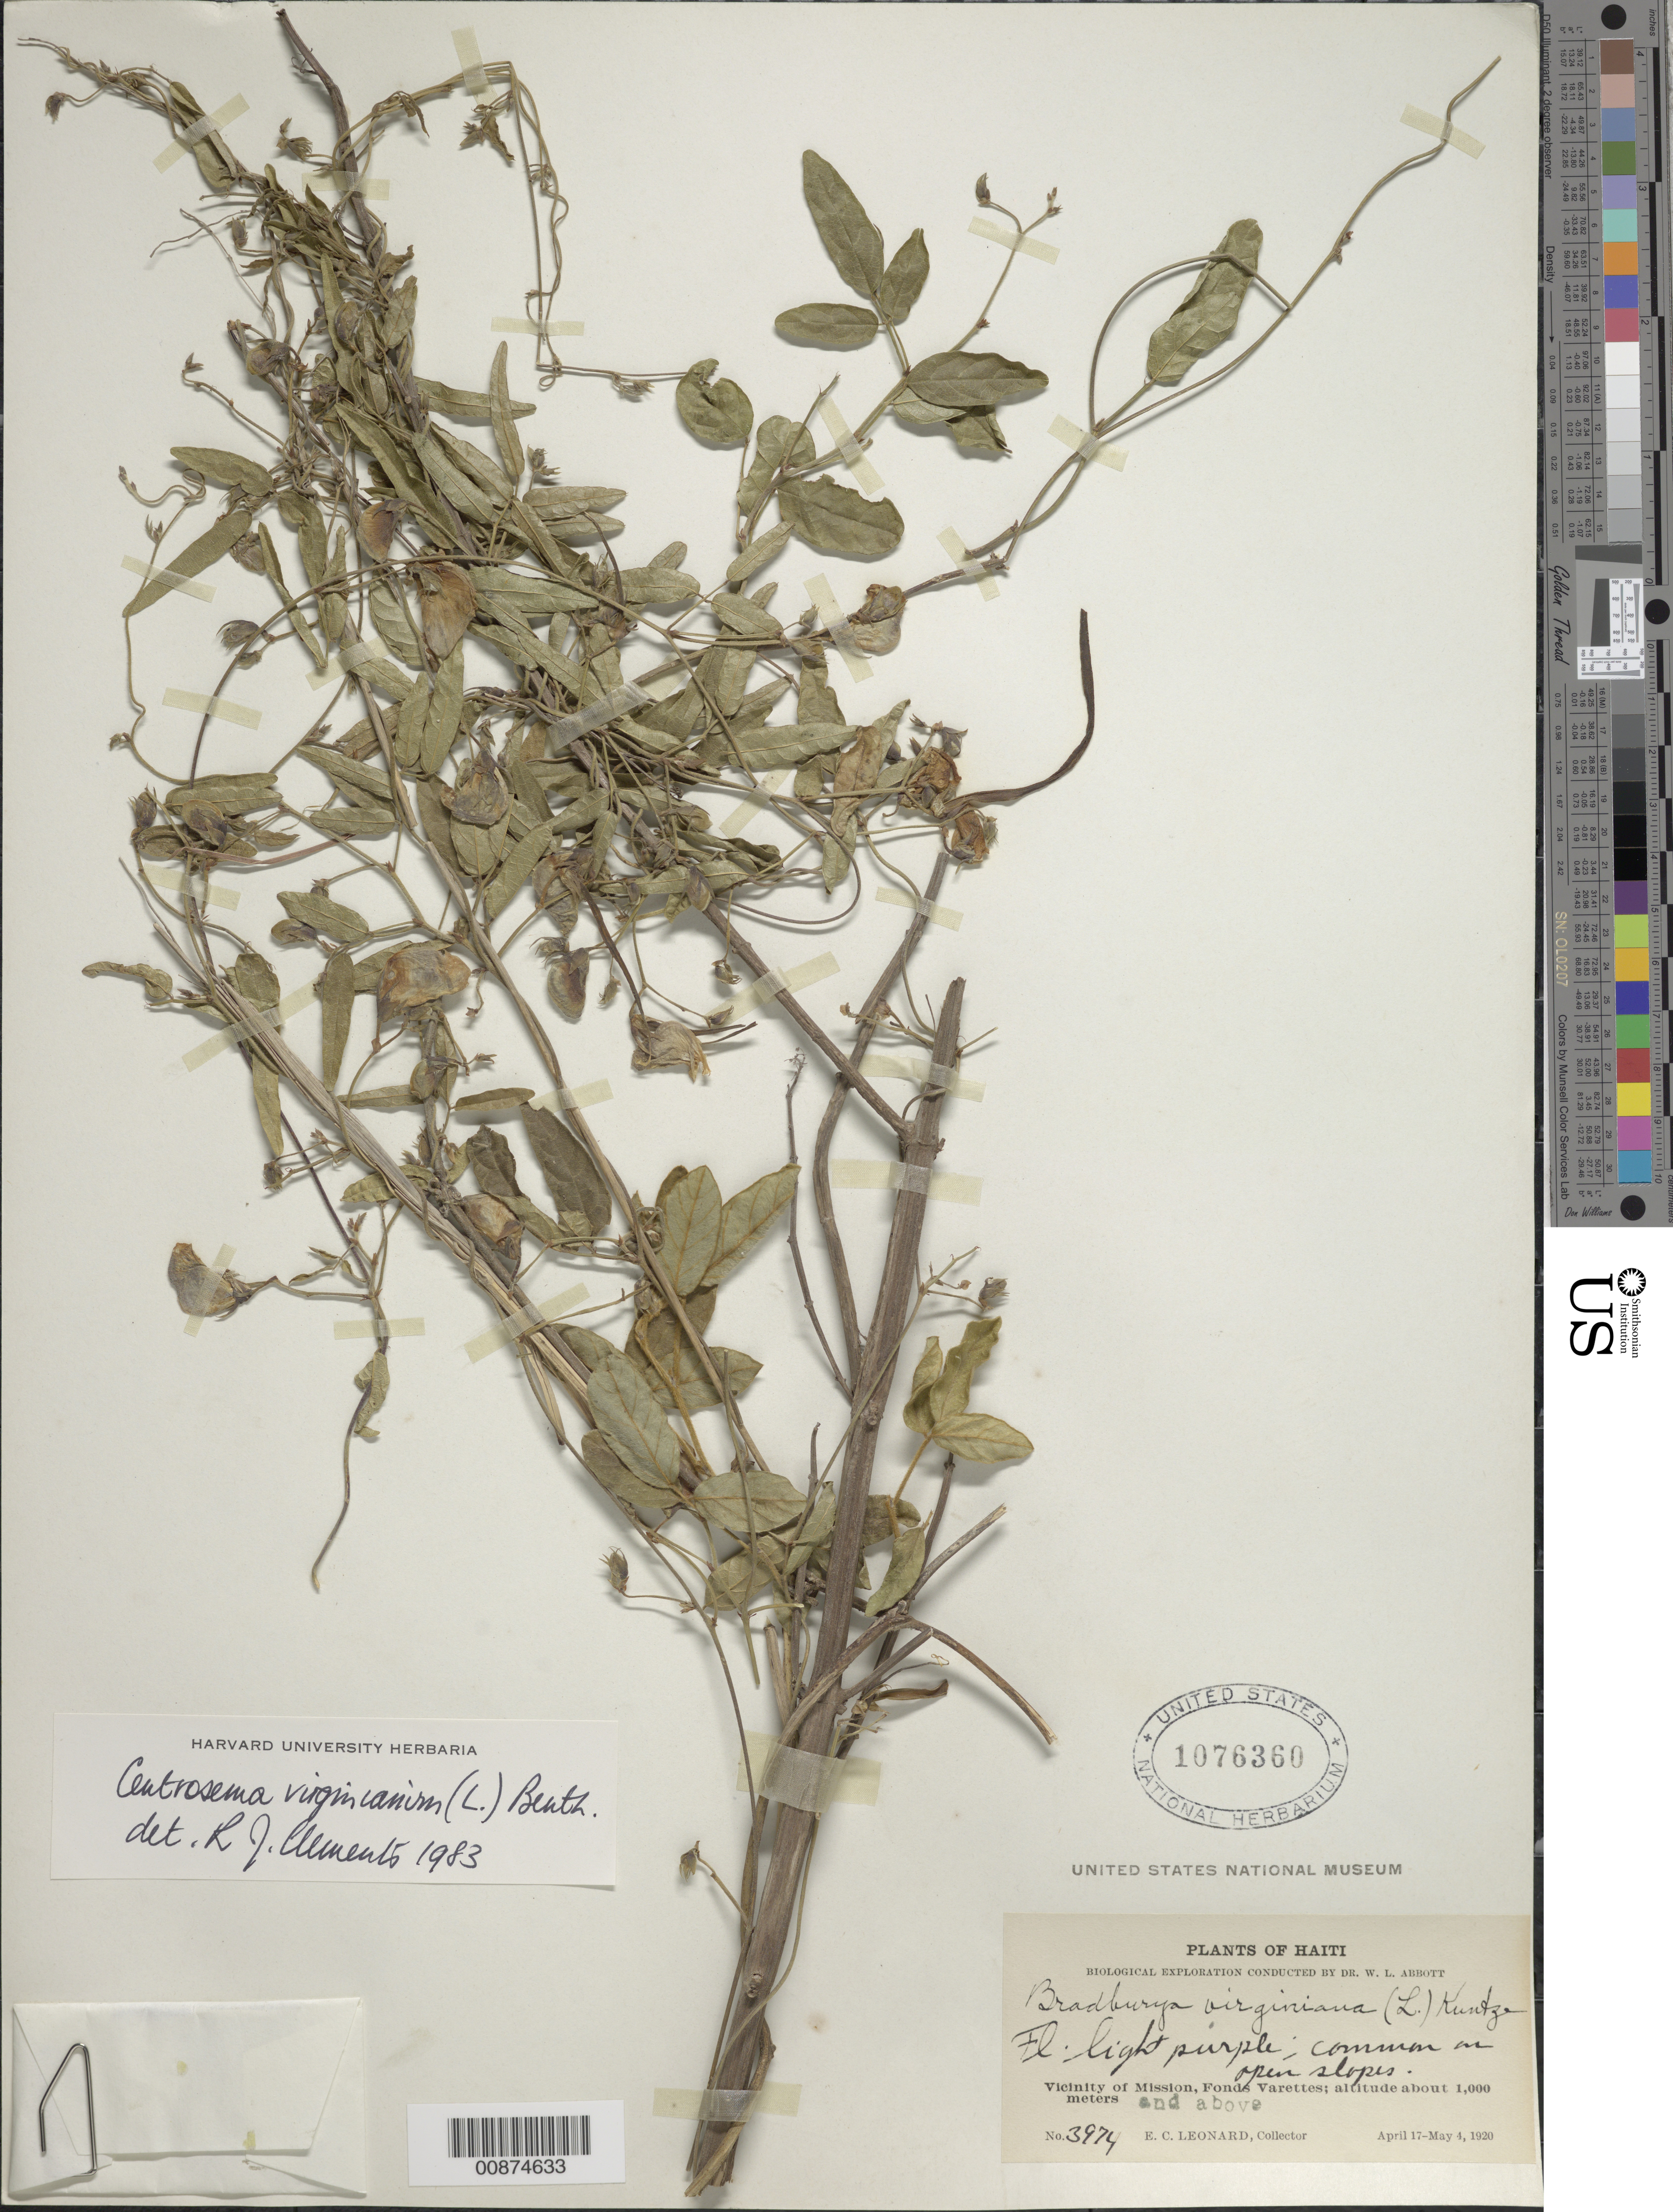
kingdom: Plantae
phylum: Tracheophyta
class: Magnoliopsida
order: Fabales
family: Fabaceae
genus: Centrosema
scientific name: Centrosema virginianum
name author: (L.) Benth.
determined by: Clements, R. J.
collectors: E. C. Leonard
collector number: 3974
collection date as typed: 17 Apr 1920 to 04 May 1920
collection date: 1920-04-17/1920-05-04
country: Haiti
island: Hispaniola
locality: Vicinity of Mission, Fonds Varettes.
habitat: Common on open slopes.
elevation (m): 1000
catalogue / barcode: US 1076360